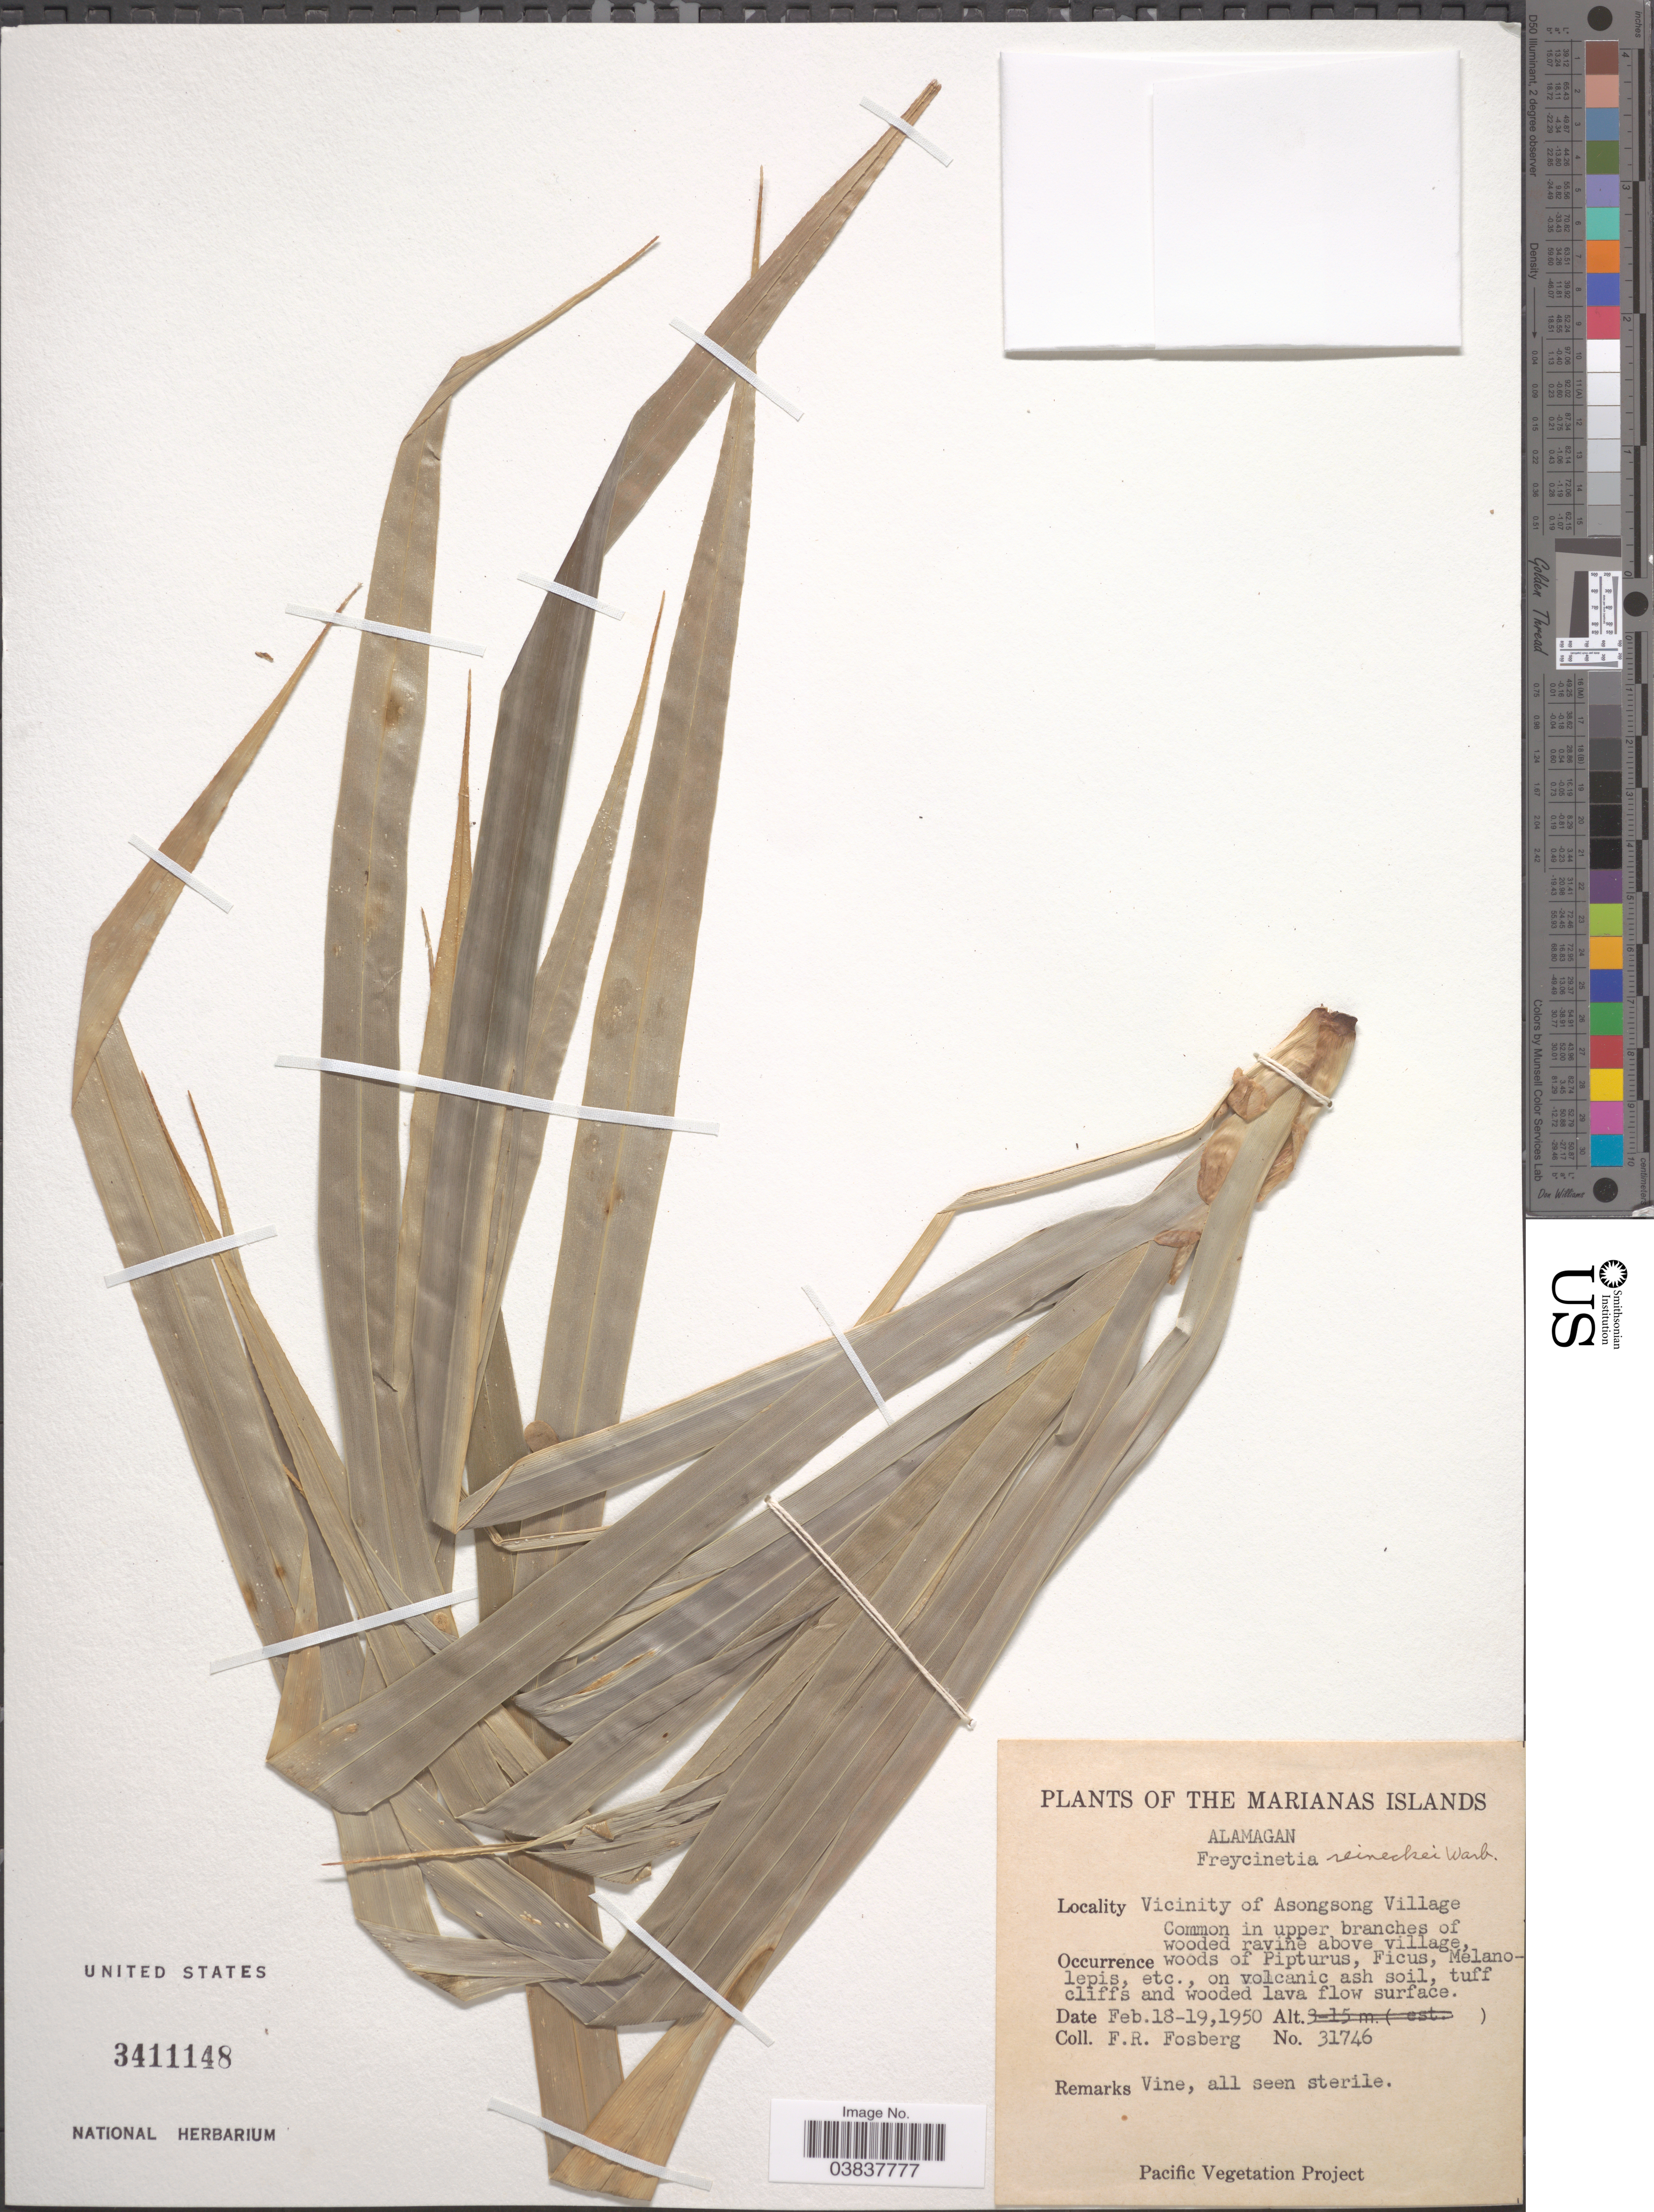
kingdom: Plantae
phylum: Tracheophyta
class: Liliopsida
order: Pandanales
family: Pandanaceae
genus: Freycinetia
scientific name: Freycinetia reineckei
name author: Warb. ex Reinecke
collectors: F. R. Fosberg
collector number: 31746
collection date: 1950-02-18/1950-02-19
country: Northern Mariana Islands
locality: The Marinas Islands. Alamagan. Vicinity of Asongsong Village.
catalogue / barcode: US 3411148